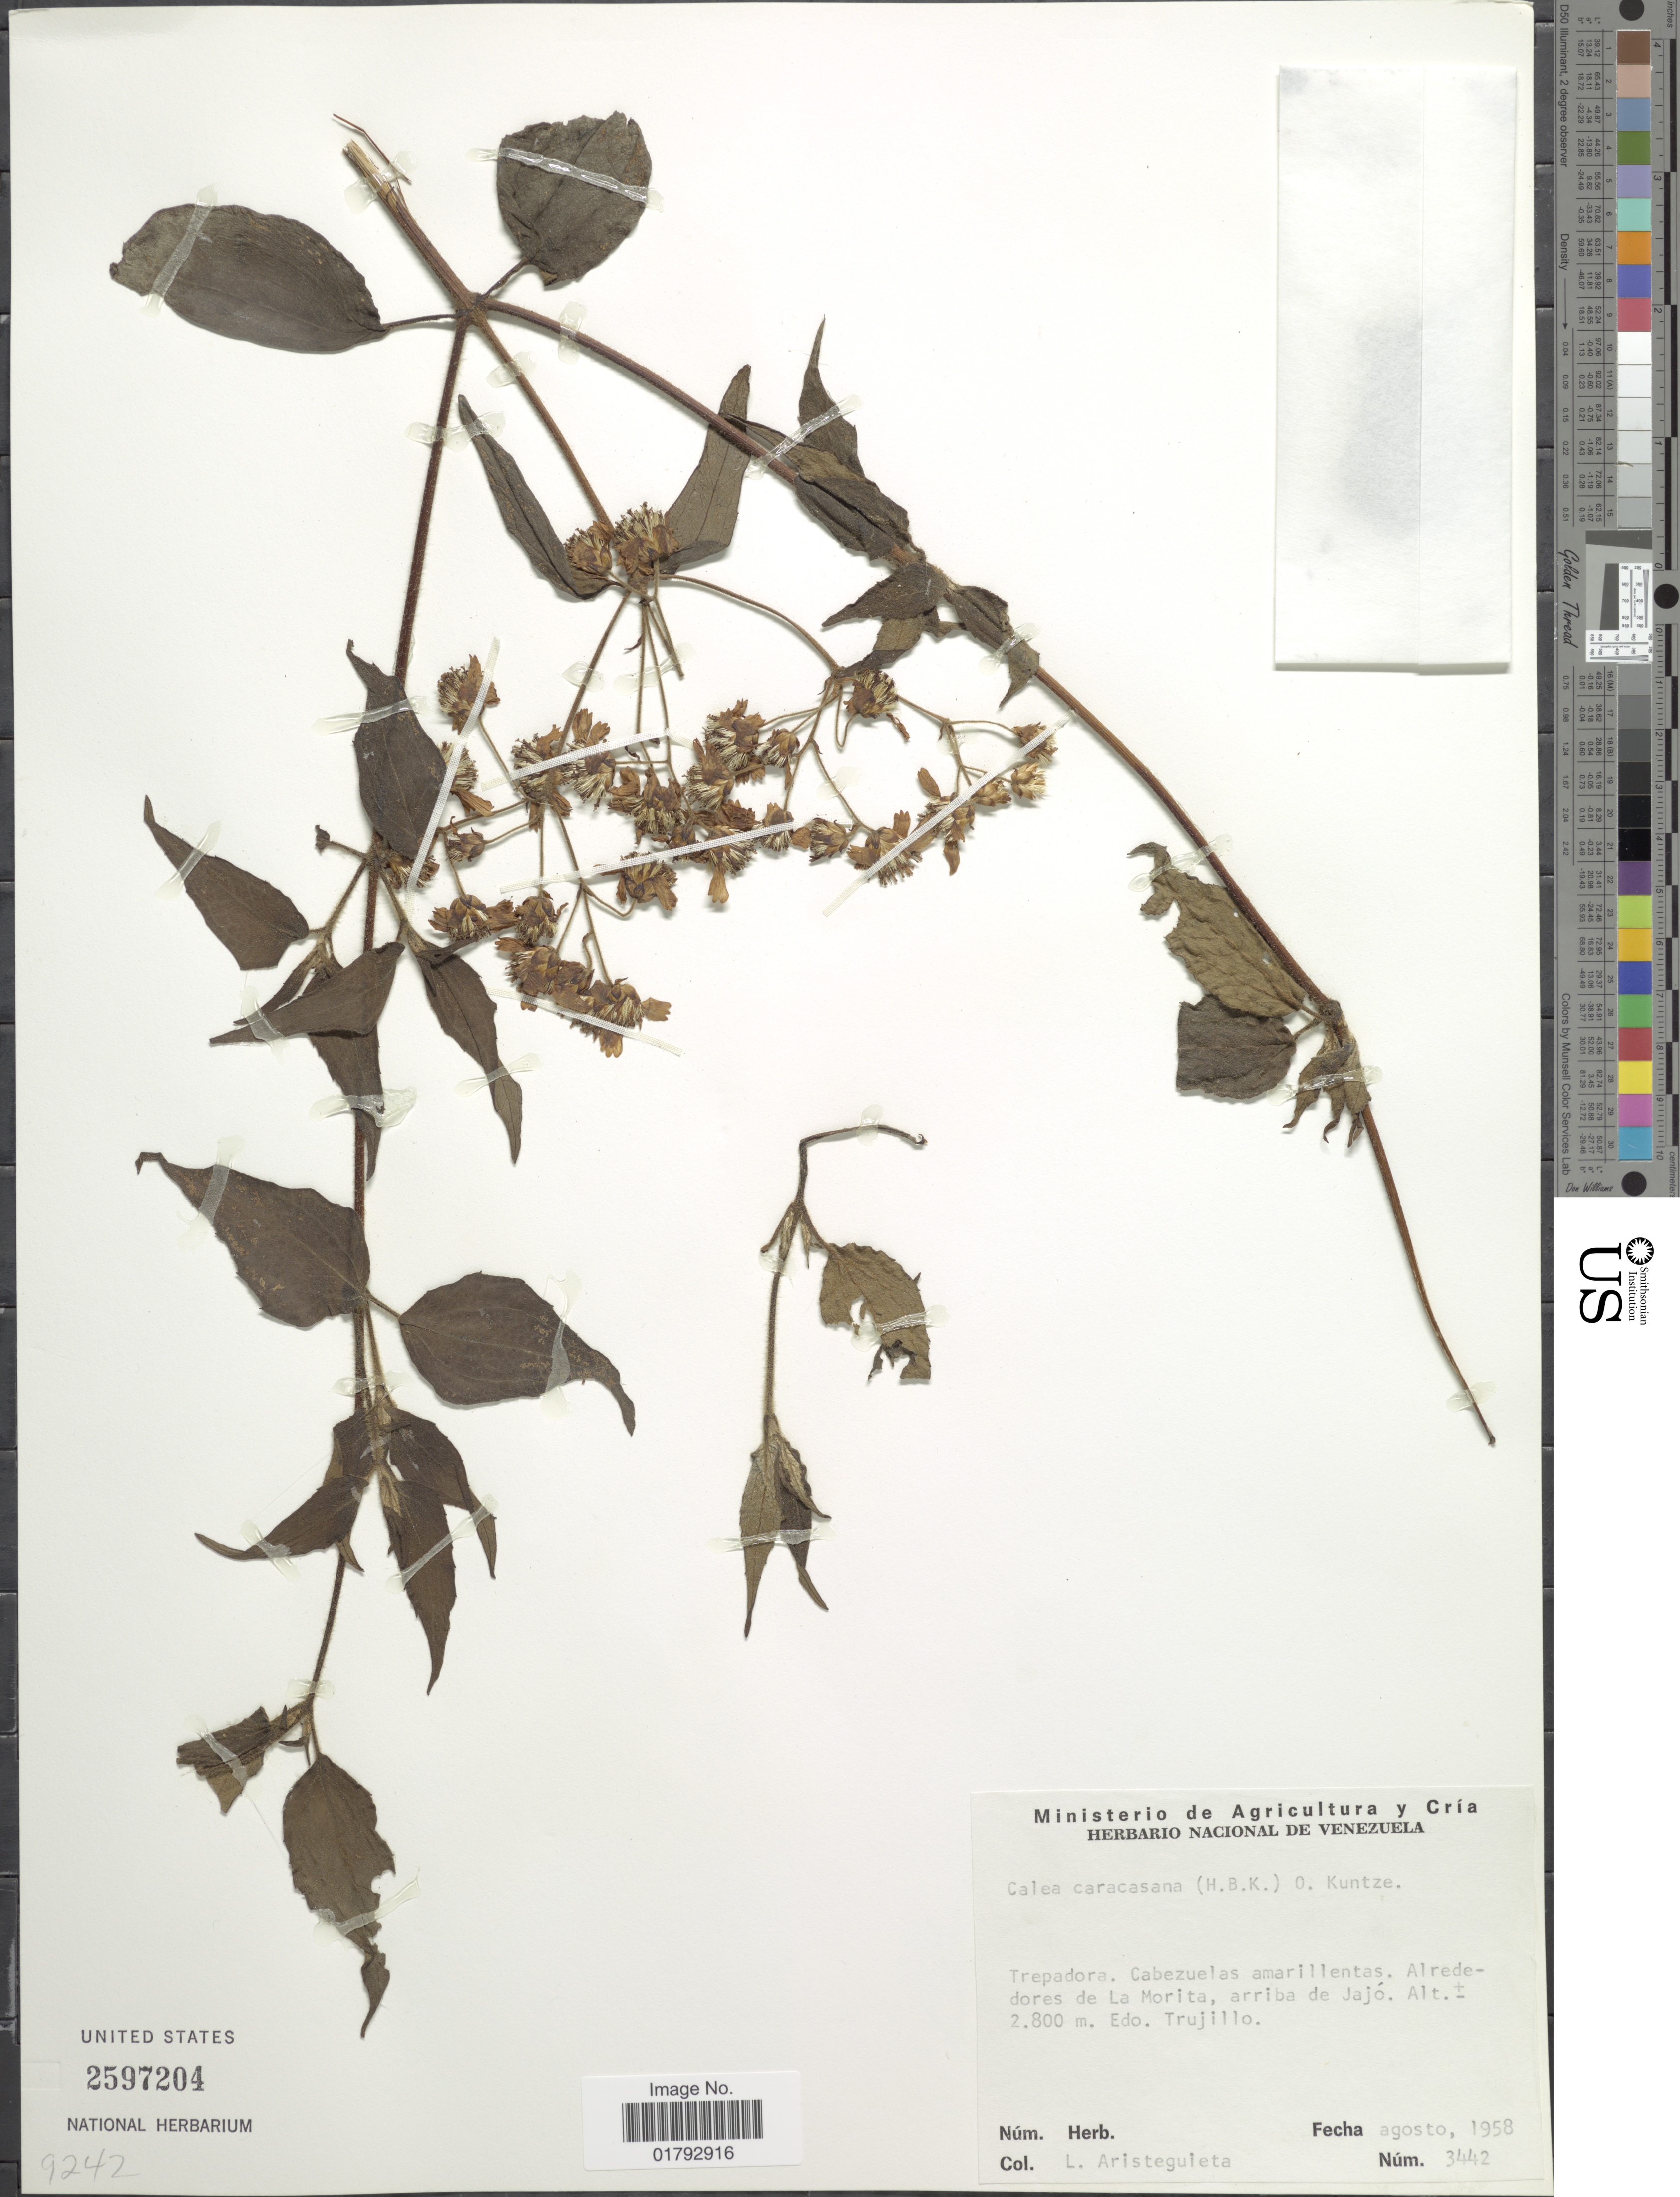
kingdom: Plantae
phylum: Tracheophyta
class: Magnoliopsida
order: Asterales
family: Asteraceae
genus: Alloispermum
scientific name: Alloispermum caracasanum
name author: (Kunth) H. Rob.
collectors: L. Aristeguieta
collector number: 3442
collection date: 1958-08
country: Venezuela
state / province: Trujillo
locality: Alrededores de La Morita, arriba de Jajo. Edo, Trujillo.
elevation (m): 2800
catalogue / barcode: US 2597204